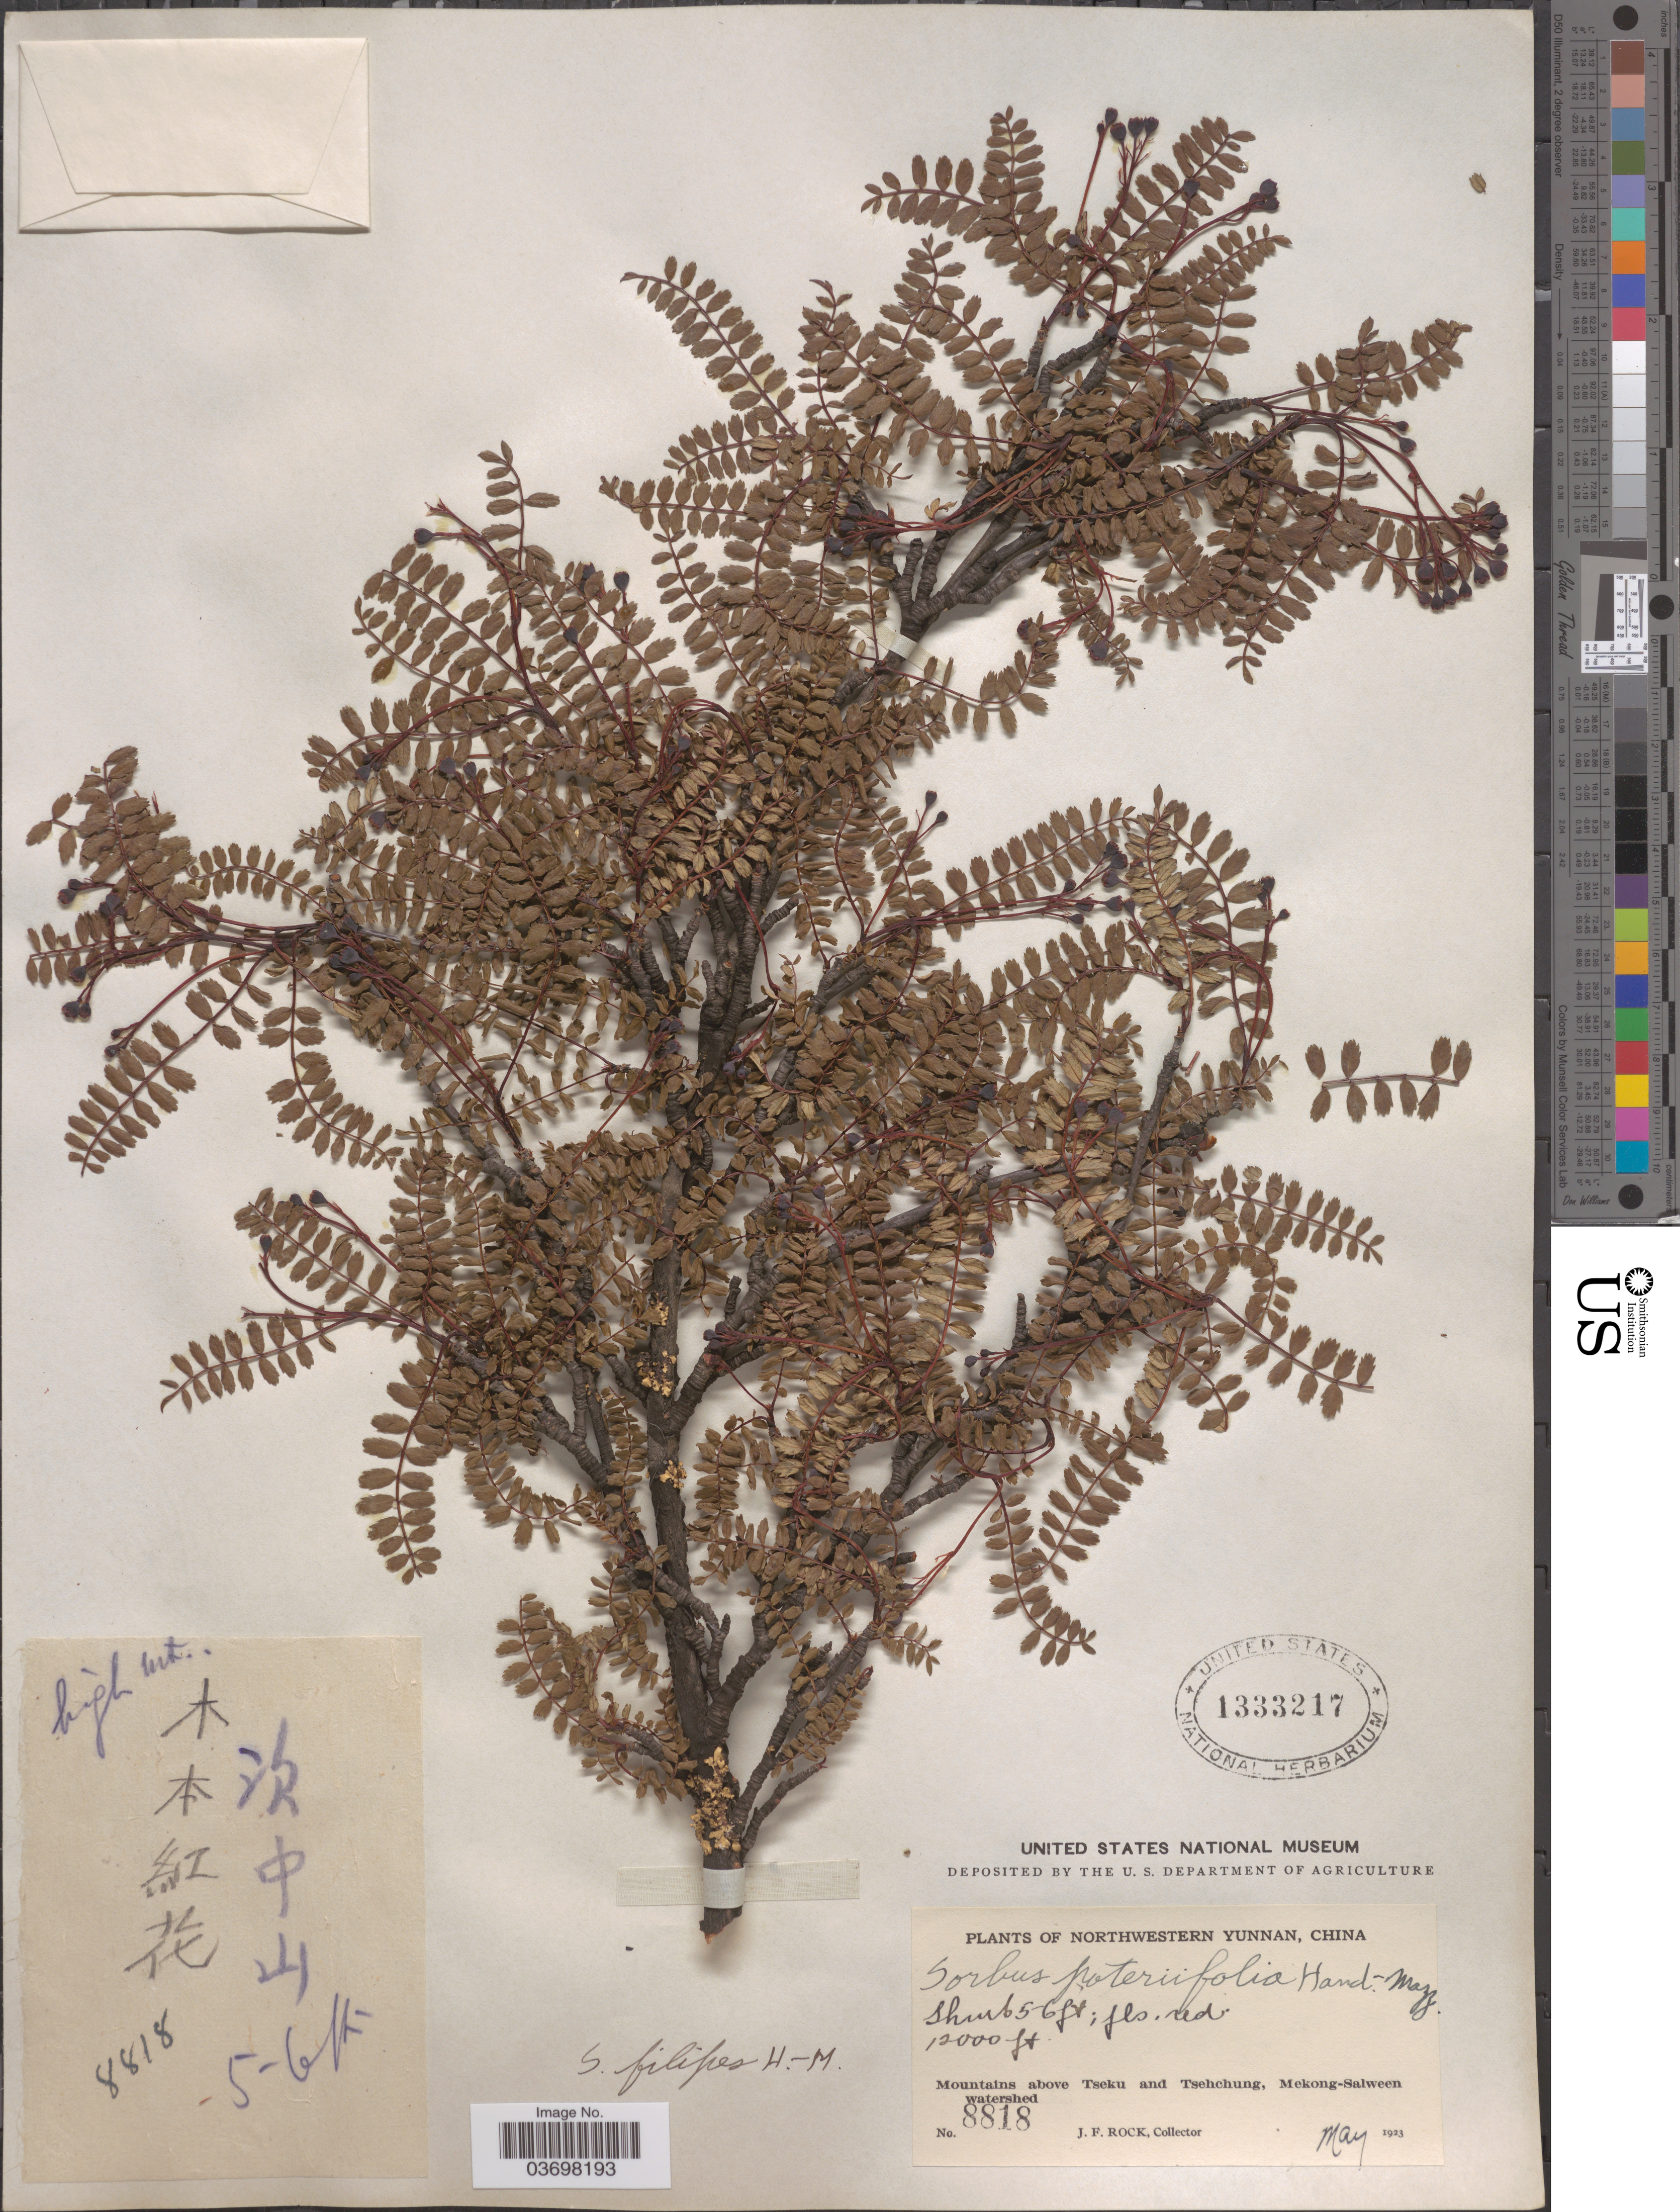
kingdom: Plantae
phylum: Tracheophyta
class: Magnoliopsida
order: Rosales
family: Rosaceae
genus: Sorbus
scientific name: Sorbus filipes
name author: Hand.-Mazz.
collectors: J. Rock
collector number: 8818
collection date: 1923-05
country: China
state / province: Yunnan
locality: Northwestern Yunnan. Mountains above Tseku and Tsehchung, Mekong-Salween watershed.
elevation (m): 3658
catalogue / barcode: US 1333217